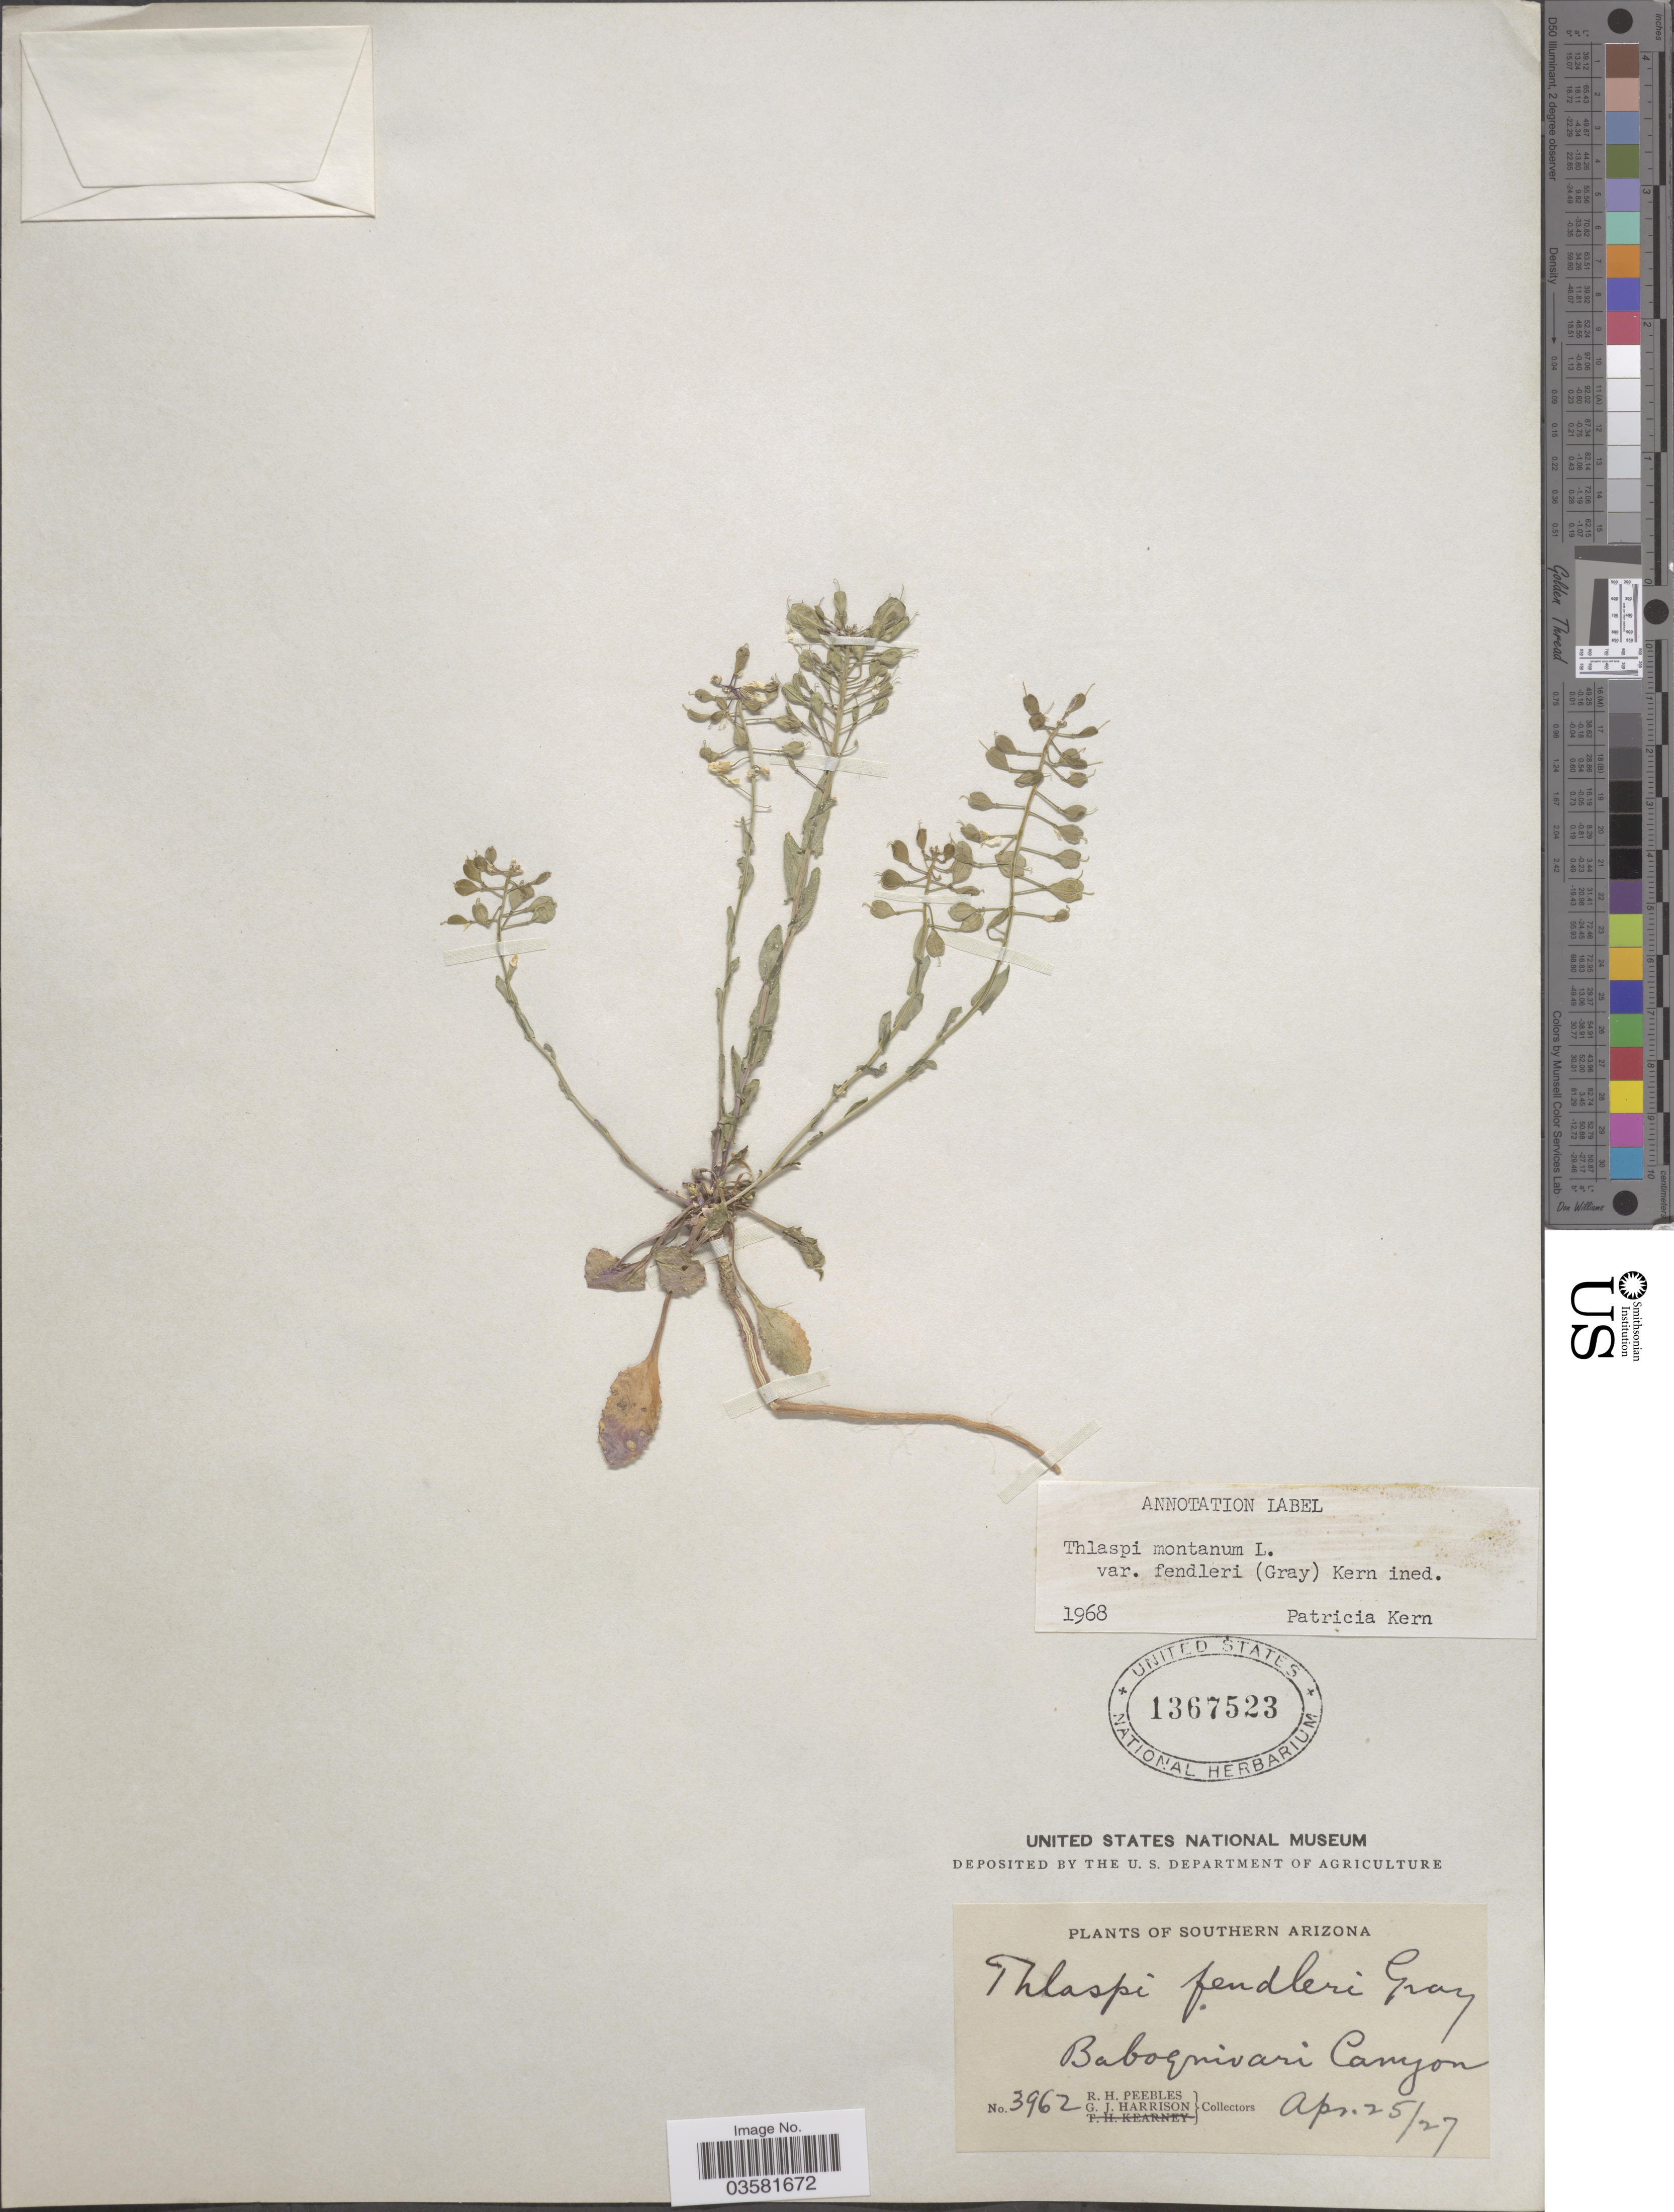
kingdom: Plantae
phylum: Tracheophyta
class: Magnoliopsida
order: Brassicales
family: Brassicaceae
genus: Thlaspi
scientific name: Thlaspi montanum var. fendleri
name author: (A. Gray) P.K. Holmgren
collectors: R. H. Peebles & G. J. Harrison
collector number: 3962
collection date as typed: Transcribed d/m/y: 25/4/27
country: United States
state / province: Arizona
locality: Southern Arizona. Baboquivari Canyon.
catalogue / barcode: US 1367523